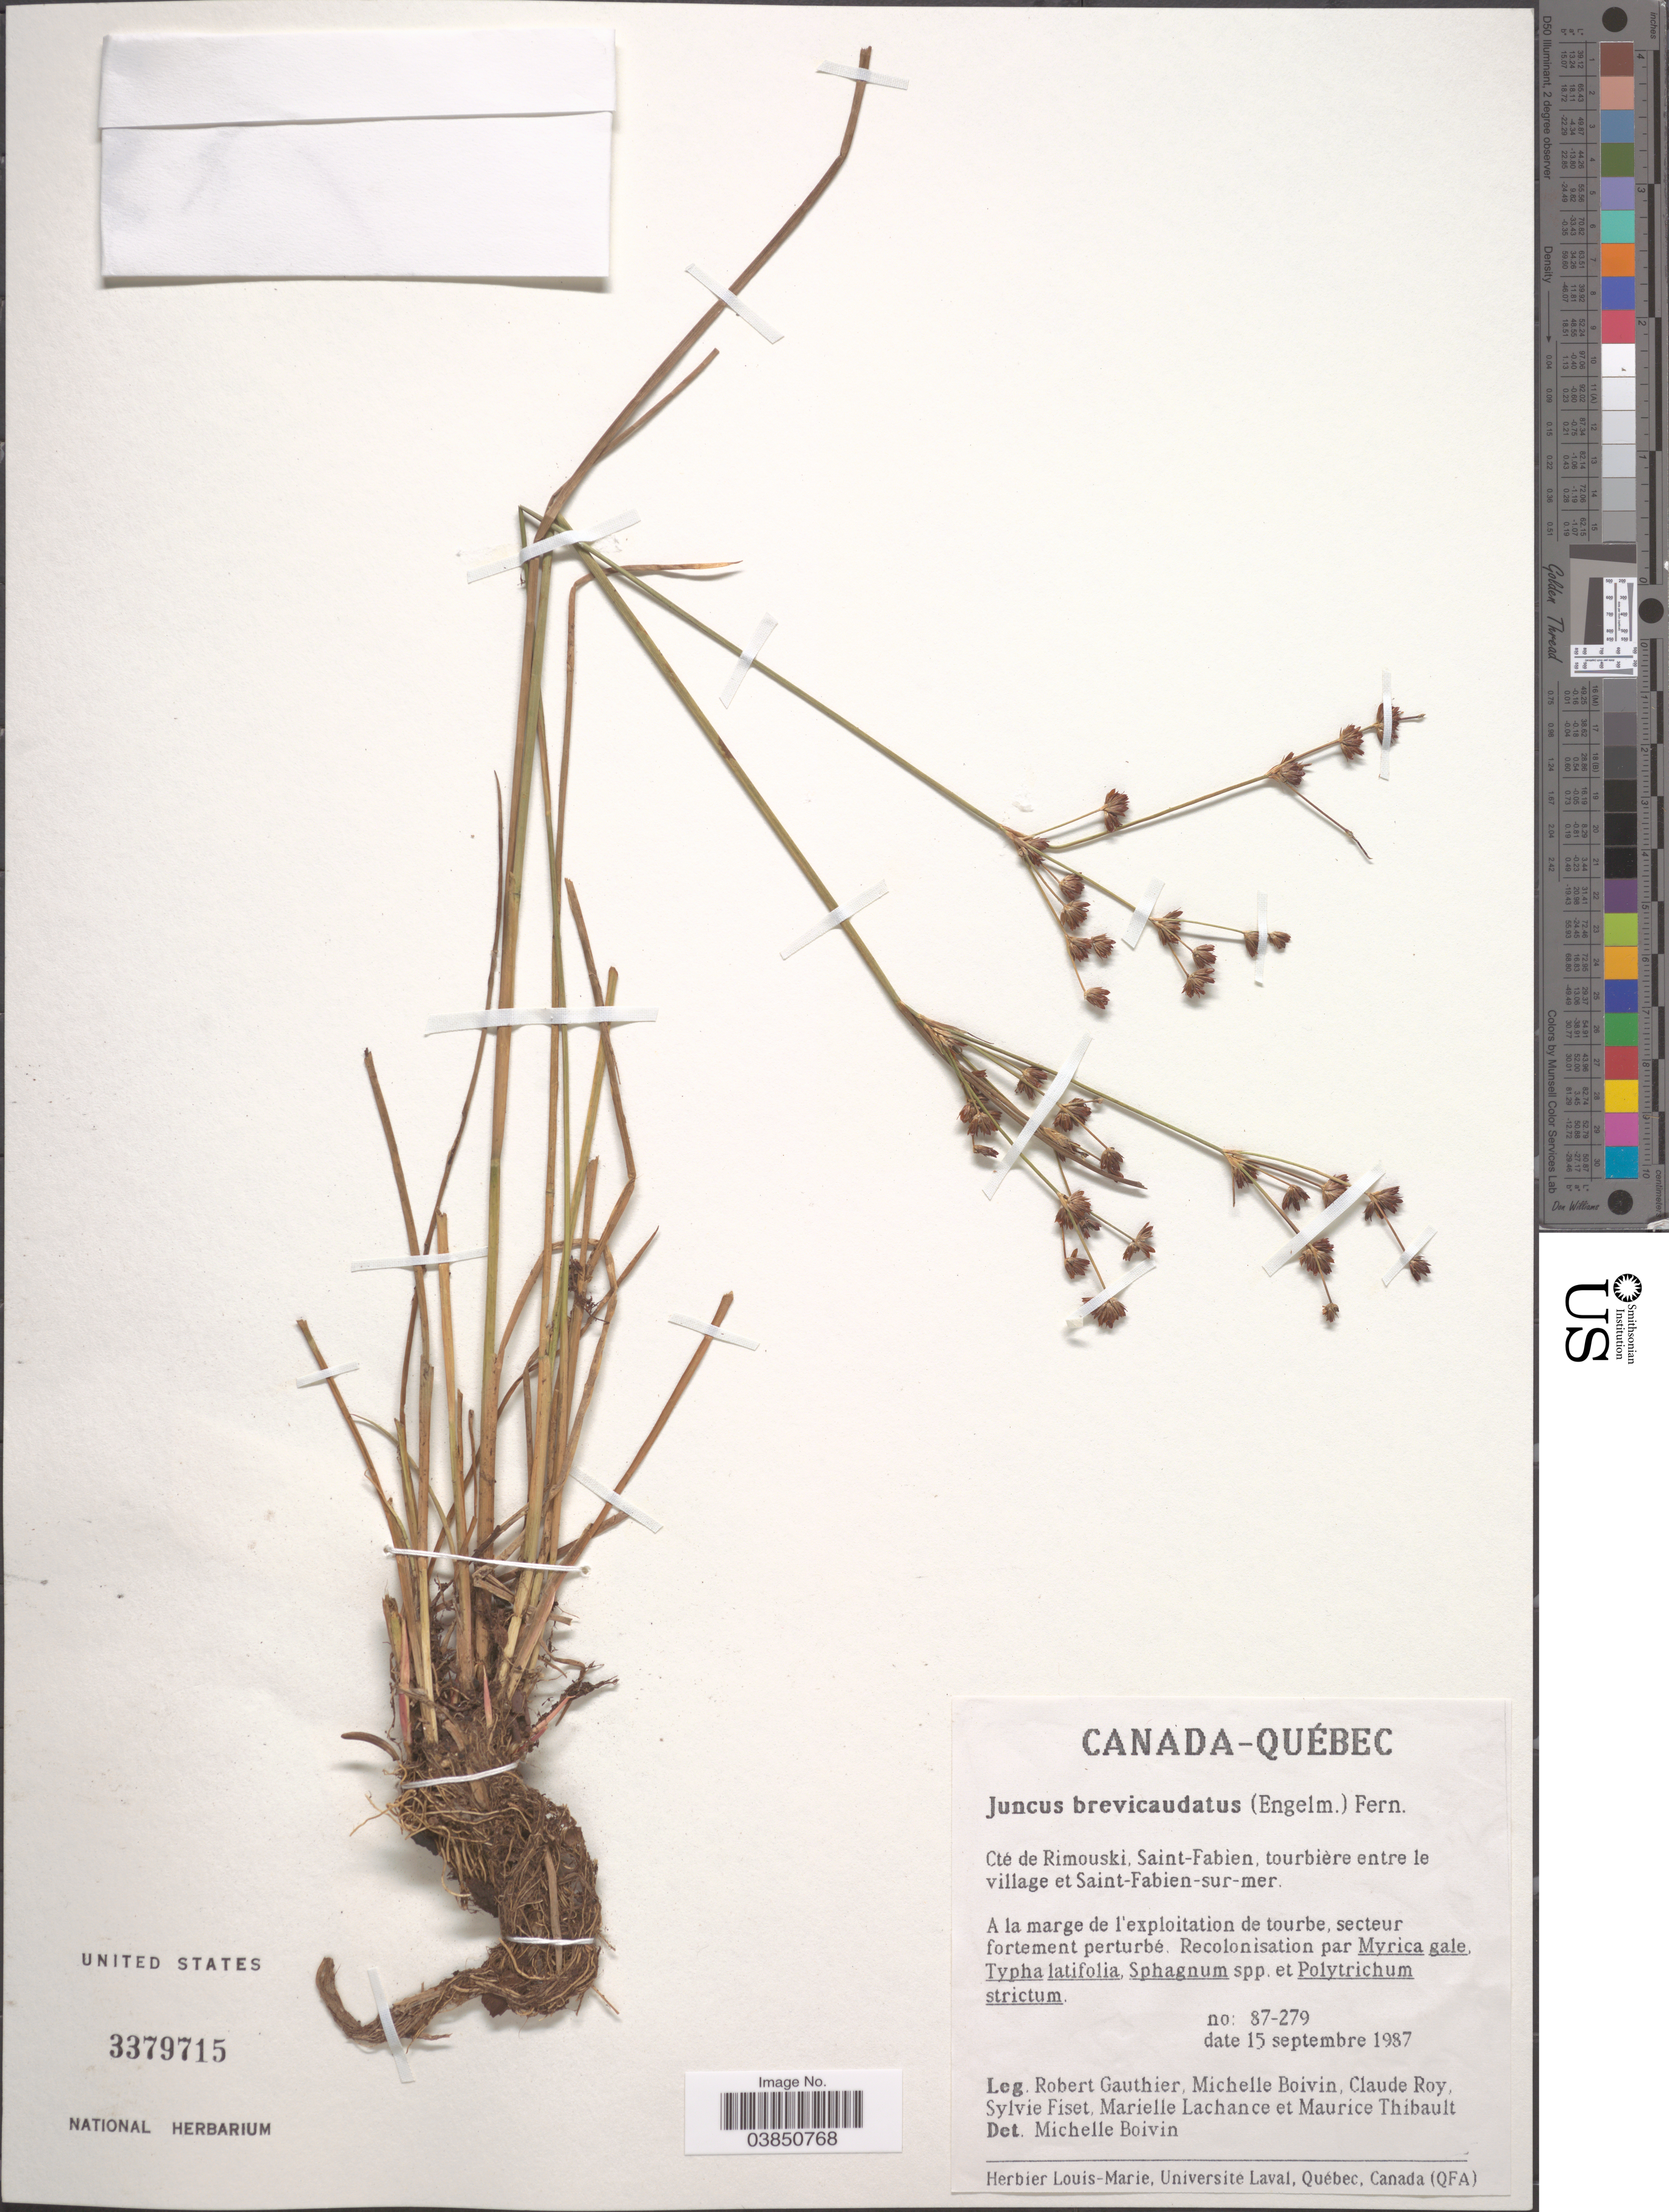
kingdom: Plantae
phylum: Tracheophyta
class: Liliopsida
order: Poales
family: Juncaceae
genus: Juncus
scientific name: Juncus brevicaudatus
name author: (Engelm.) Fernald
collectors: R. Gauthier, M. Boivin, C. Roy, S. Fiset & et al.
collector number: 87-279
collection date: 1987-09-15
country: Canada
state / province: Quebec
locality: Cté de Rimouski, Saint-Fabìen, tourbière entre le village et Saint-Fabien-sur-mer.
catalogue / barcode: US 3379715